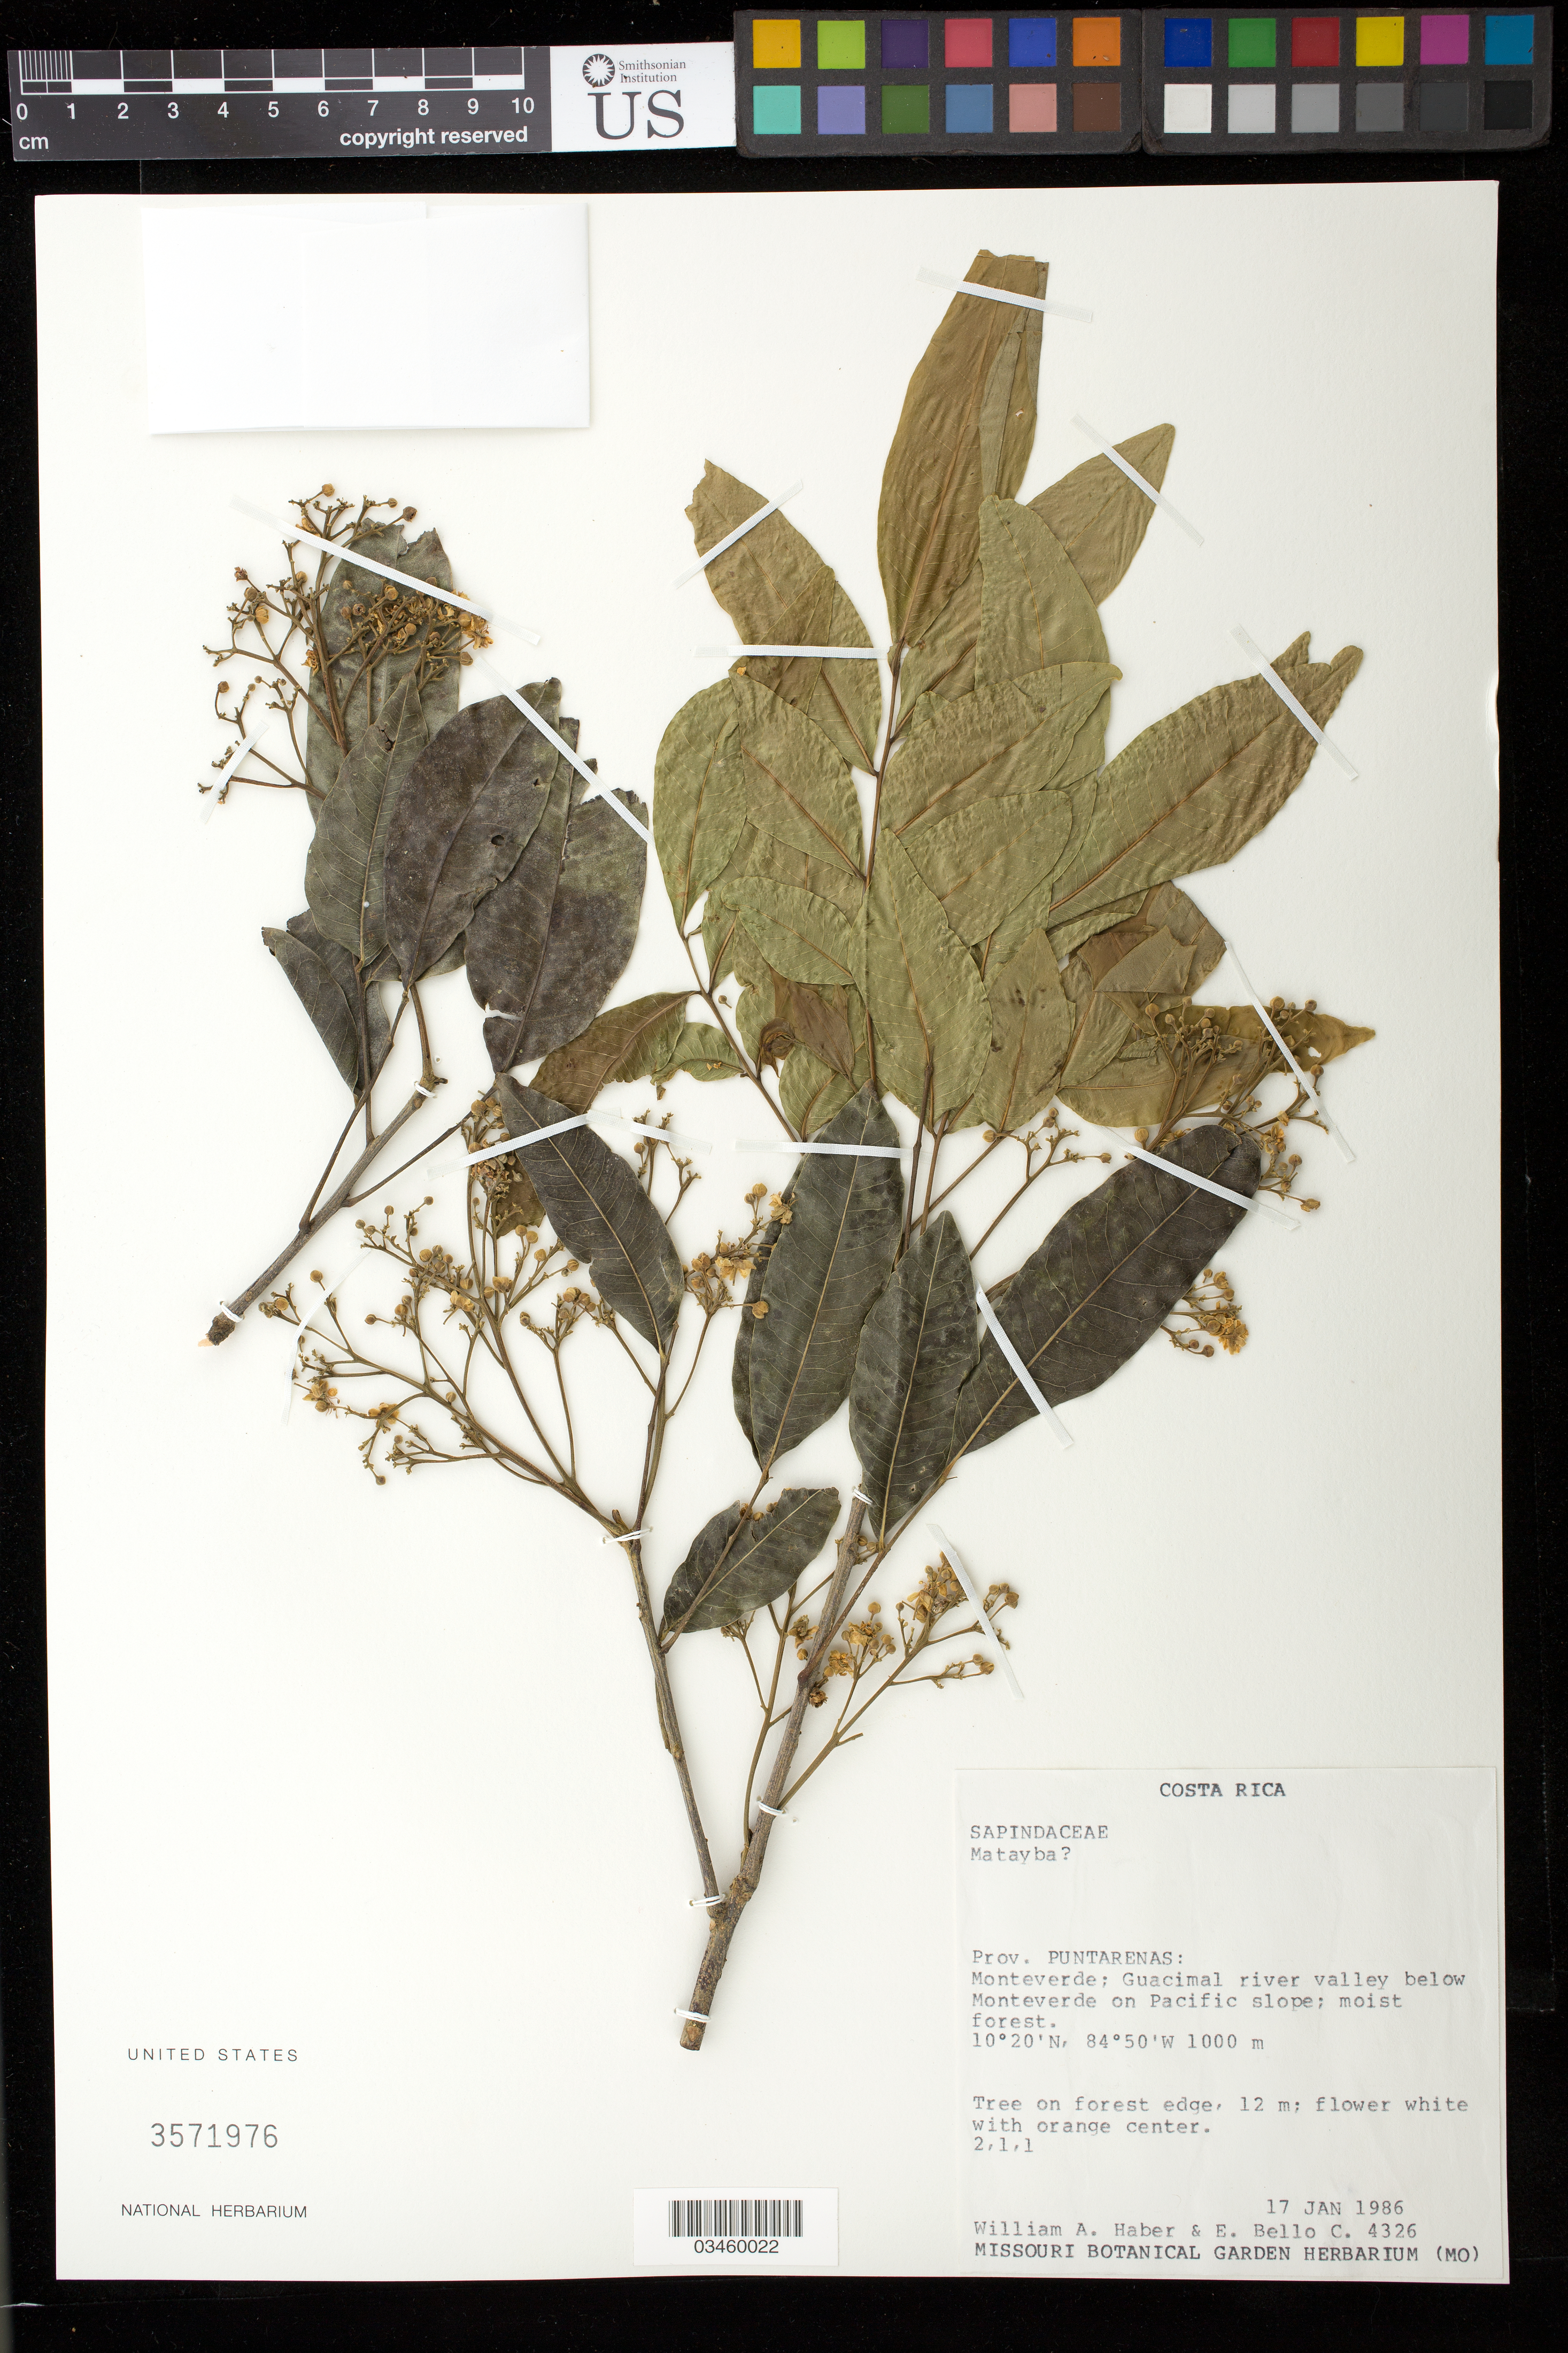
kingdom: Plantae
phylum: Tracheophyta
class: Magnoliopsida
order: Sapindales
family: Sapindaceae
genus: Exothea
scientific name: Exothea paniculata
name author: (Juss.) Radlk.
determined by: Acevedo-Rodriguez, P., (US), Smithsonian Institution - National Museum of Natural History (UNITED STATES)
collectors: W. Harber & E. Bello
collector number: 4326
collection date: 1986-01-17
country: Costa Rica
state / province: Puntarenas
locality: Monteverde; Guacimal river valley below Monteverde on Paficif slope.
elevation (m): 1000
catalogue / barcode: US 3571976